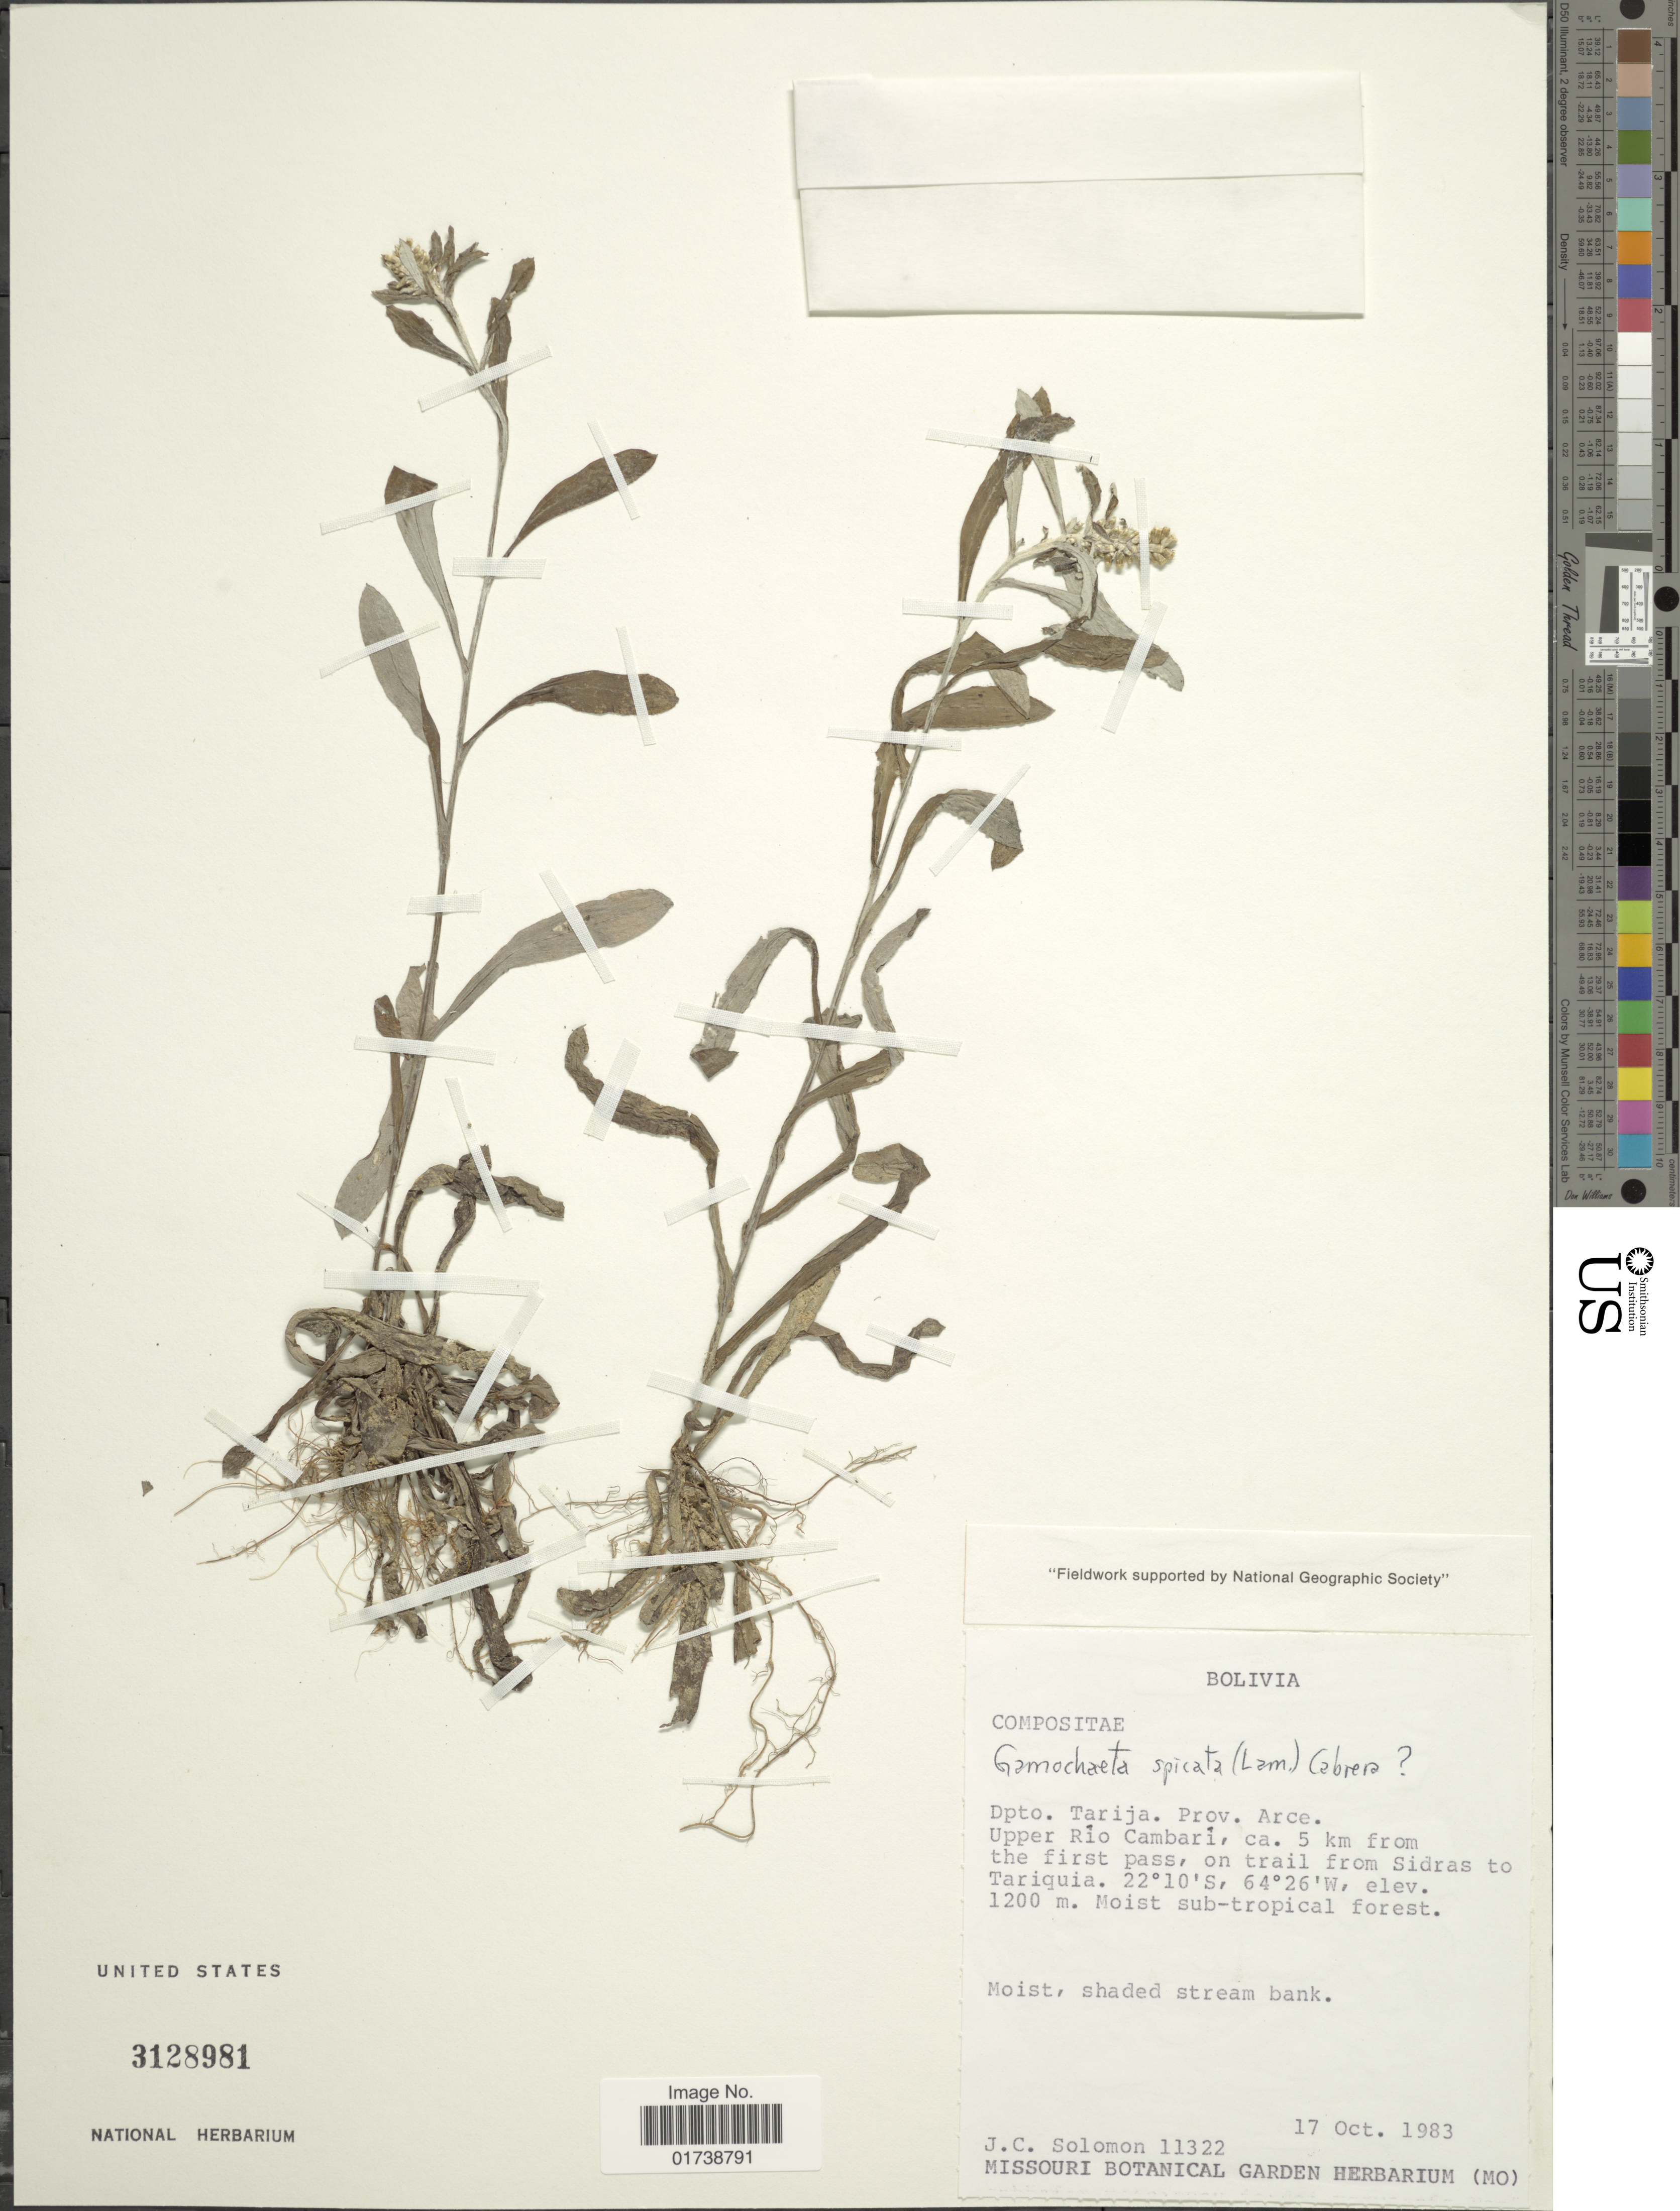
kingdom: Plantae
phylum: Tracheophyta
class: Magnoliopsida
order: Asterales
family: Asteraceae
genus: Gamochaeta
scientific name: Gamochaeta spicata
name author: (Lam.) Cabrera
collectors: J. C. Solomon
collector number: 11322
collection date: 1983-10-17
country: Bolivia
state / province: Tarija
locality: Prov. Arce, Upper Rio Cambari, ca. 5 km from the first pass, on trail from Sidras to Tariquia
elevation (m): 1200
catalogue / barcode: US 3128981